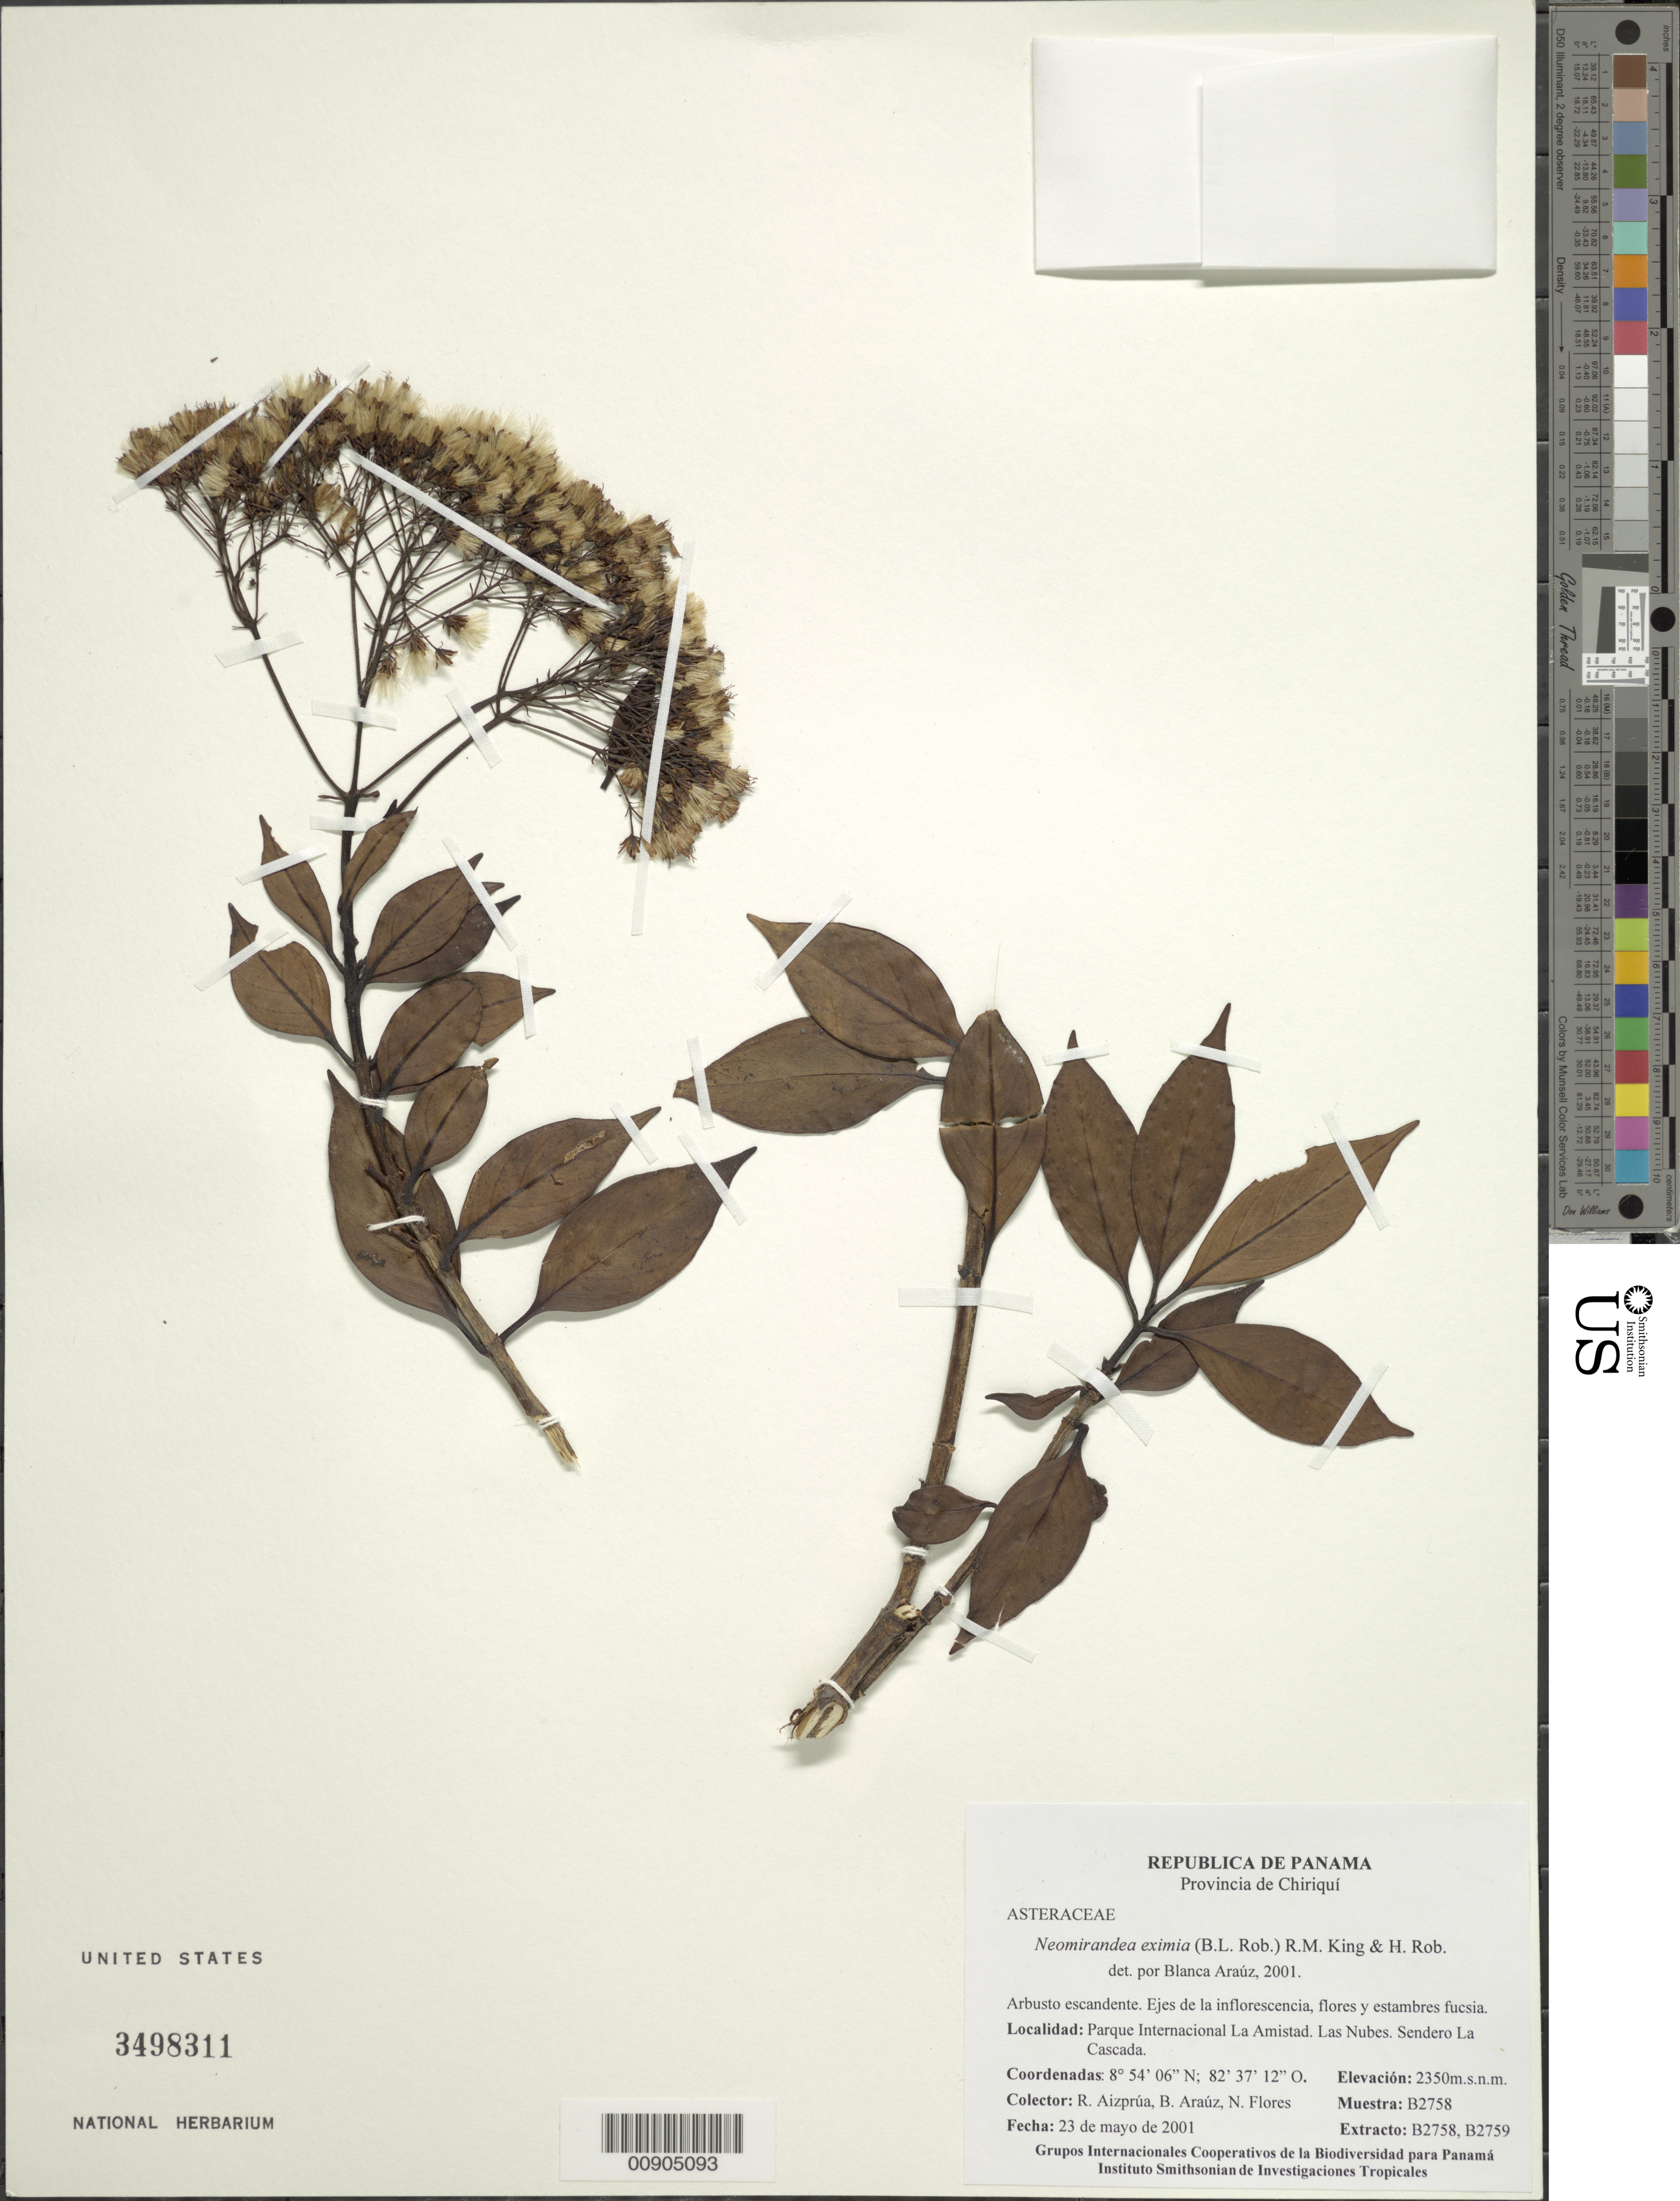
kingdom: Plantae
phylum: Tracheophyta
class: Magnoliopsida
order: Asterales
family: Asteraceae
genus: Neomirandea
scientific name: Neomirandea eximia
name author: (B.L. Rob.) R.M. King & H. Rob.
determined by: Araúz, B.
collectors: R. Aizprúa, B. Araúz & N. Flores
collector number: B 2758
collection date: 2001-05-23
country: Panama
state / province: Chiriquí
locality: Parque Internacional La Amistad, Las Nubes, Sendero La Cascada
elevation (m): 2350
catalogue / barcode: US 3498311